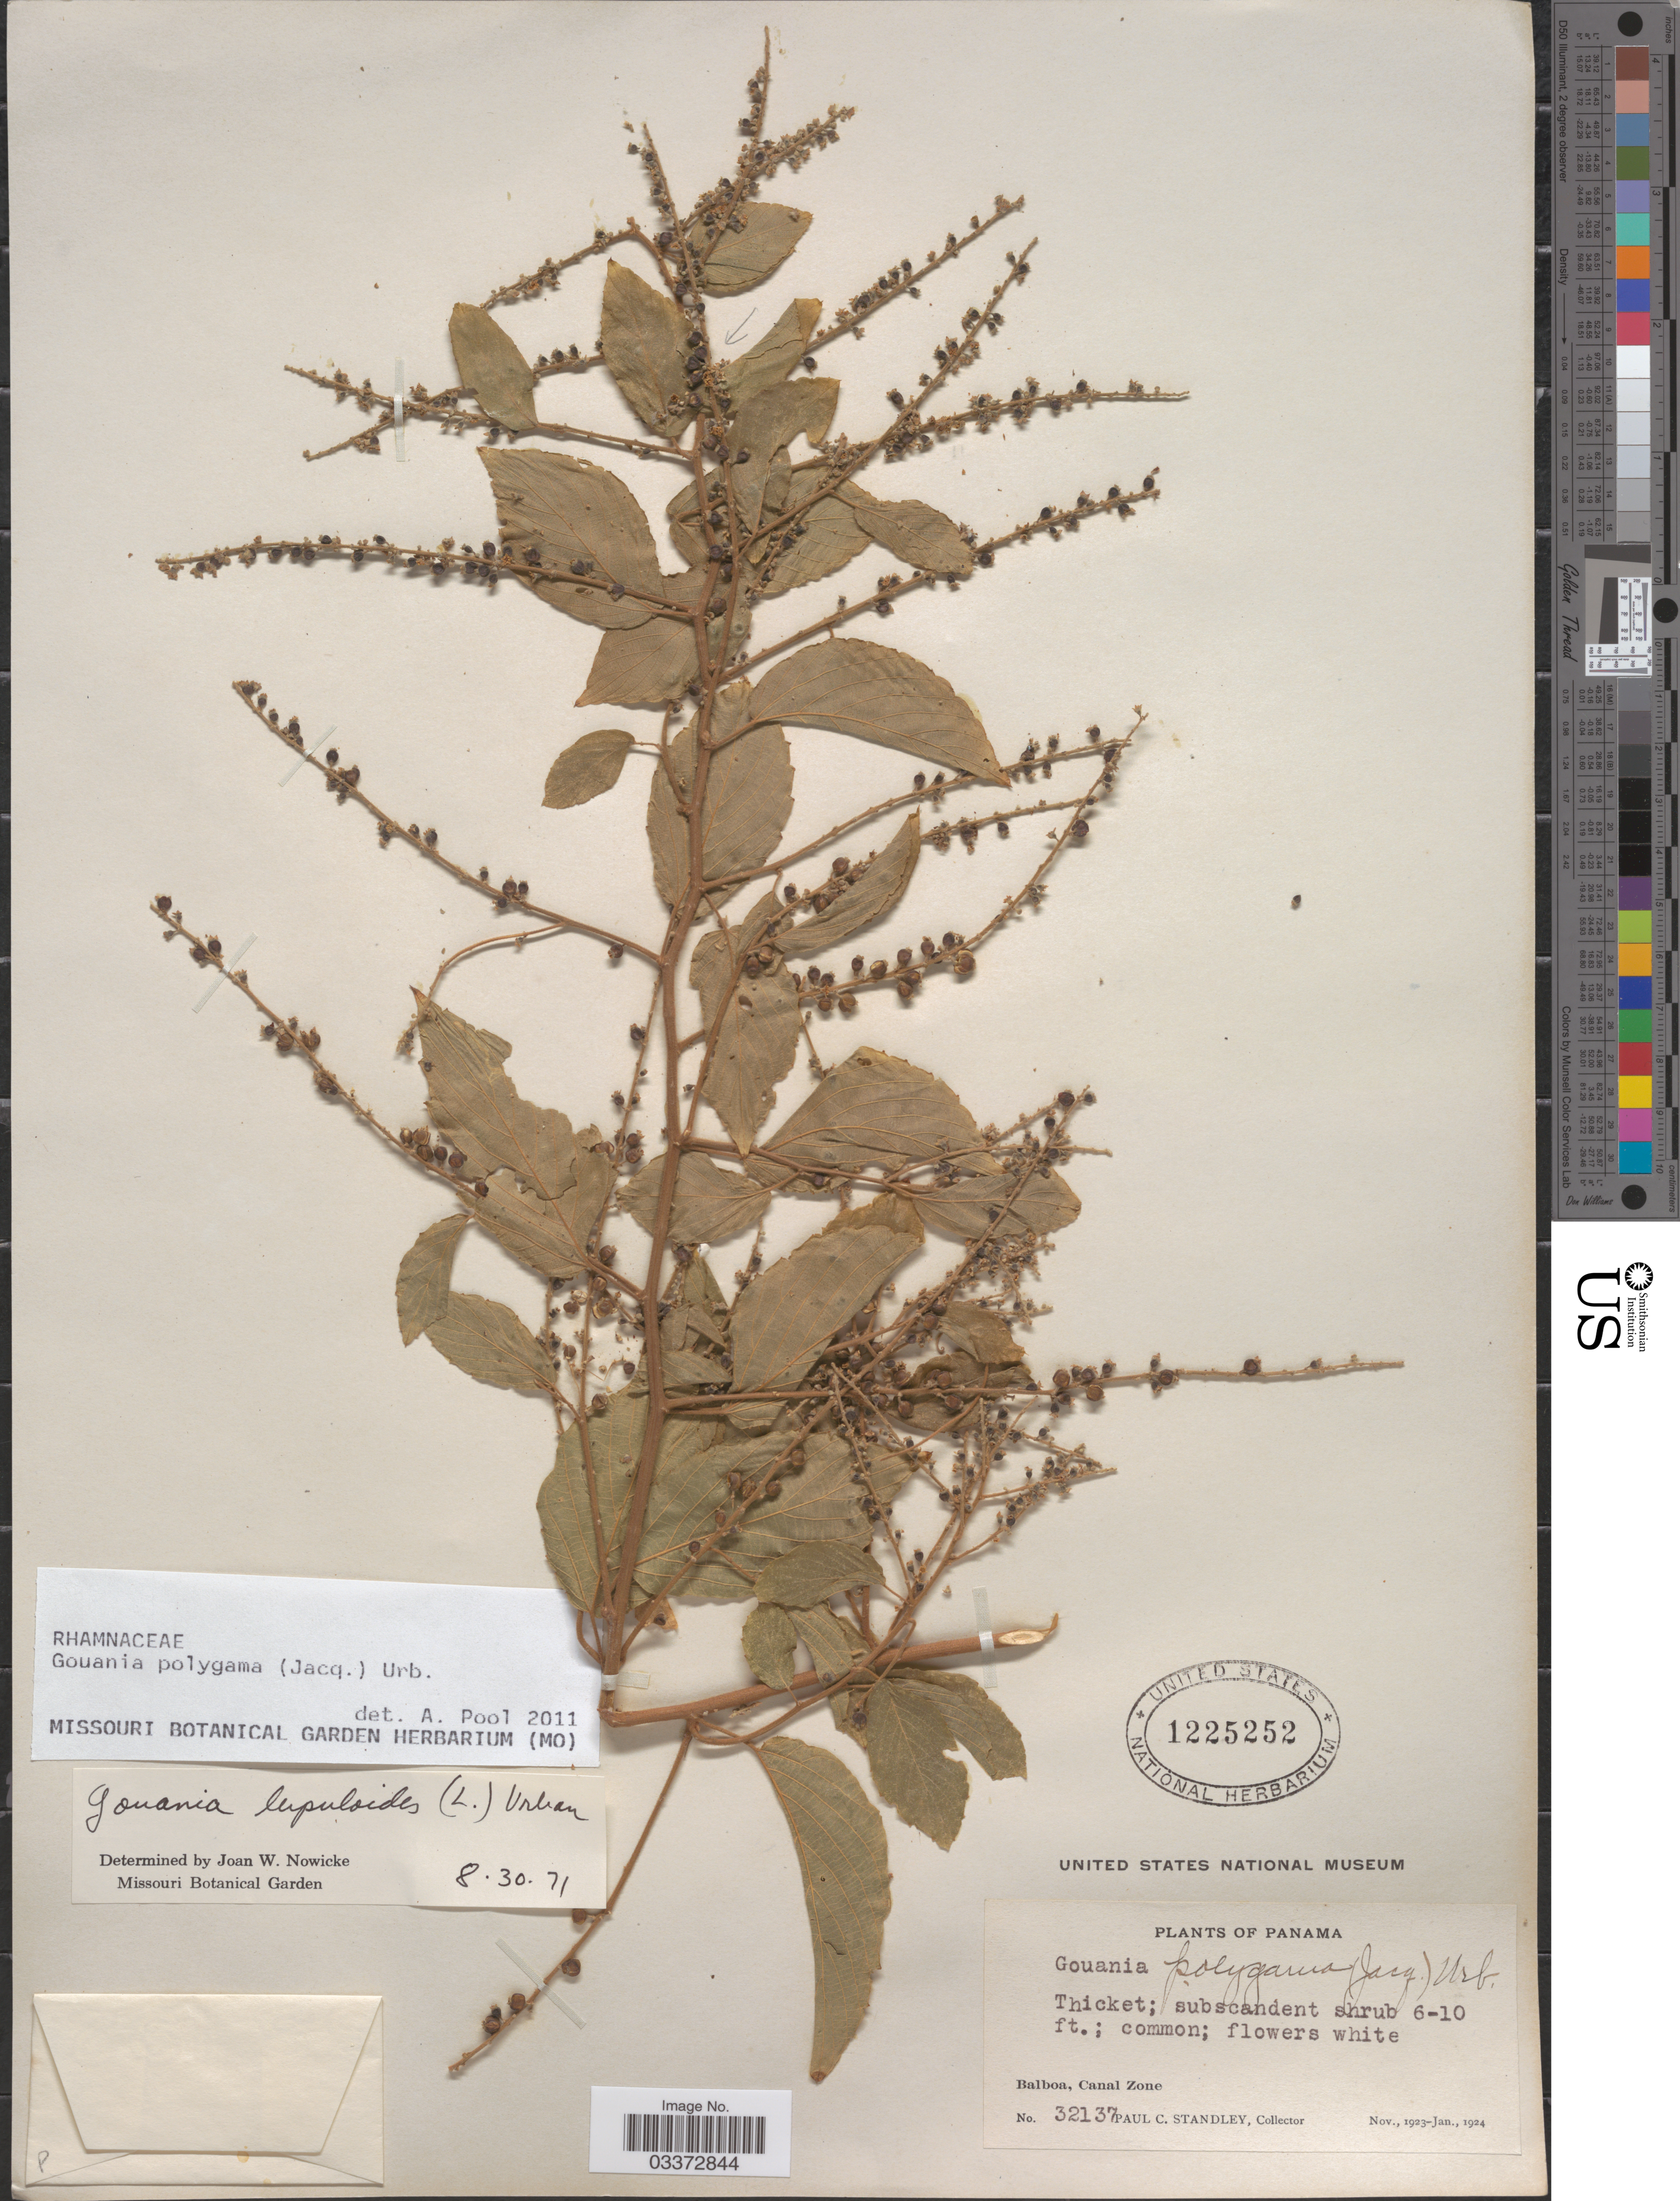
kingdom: Plantae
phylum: Tracheophyta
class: Magnoliopsida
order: Rosales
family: Rhamnaceae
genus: Gouania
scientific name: Gouania polygama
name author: (Jacq.) Urb.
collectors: P. C. Standley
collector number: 32137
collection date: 1923-11/1924-01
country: Panama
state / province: Colón / Panamá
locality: Balboa, Canal Zone.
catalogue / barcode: US 1225252